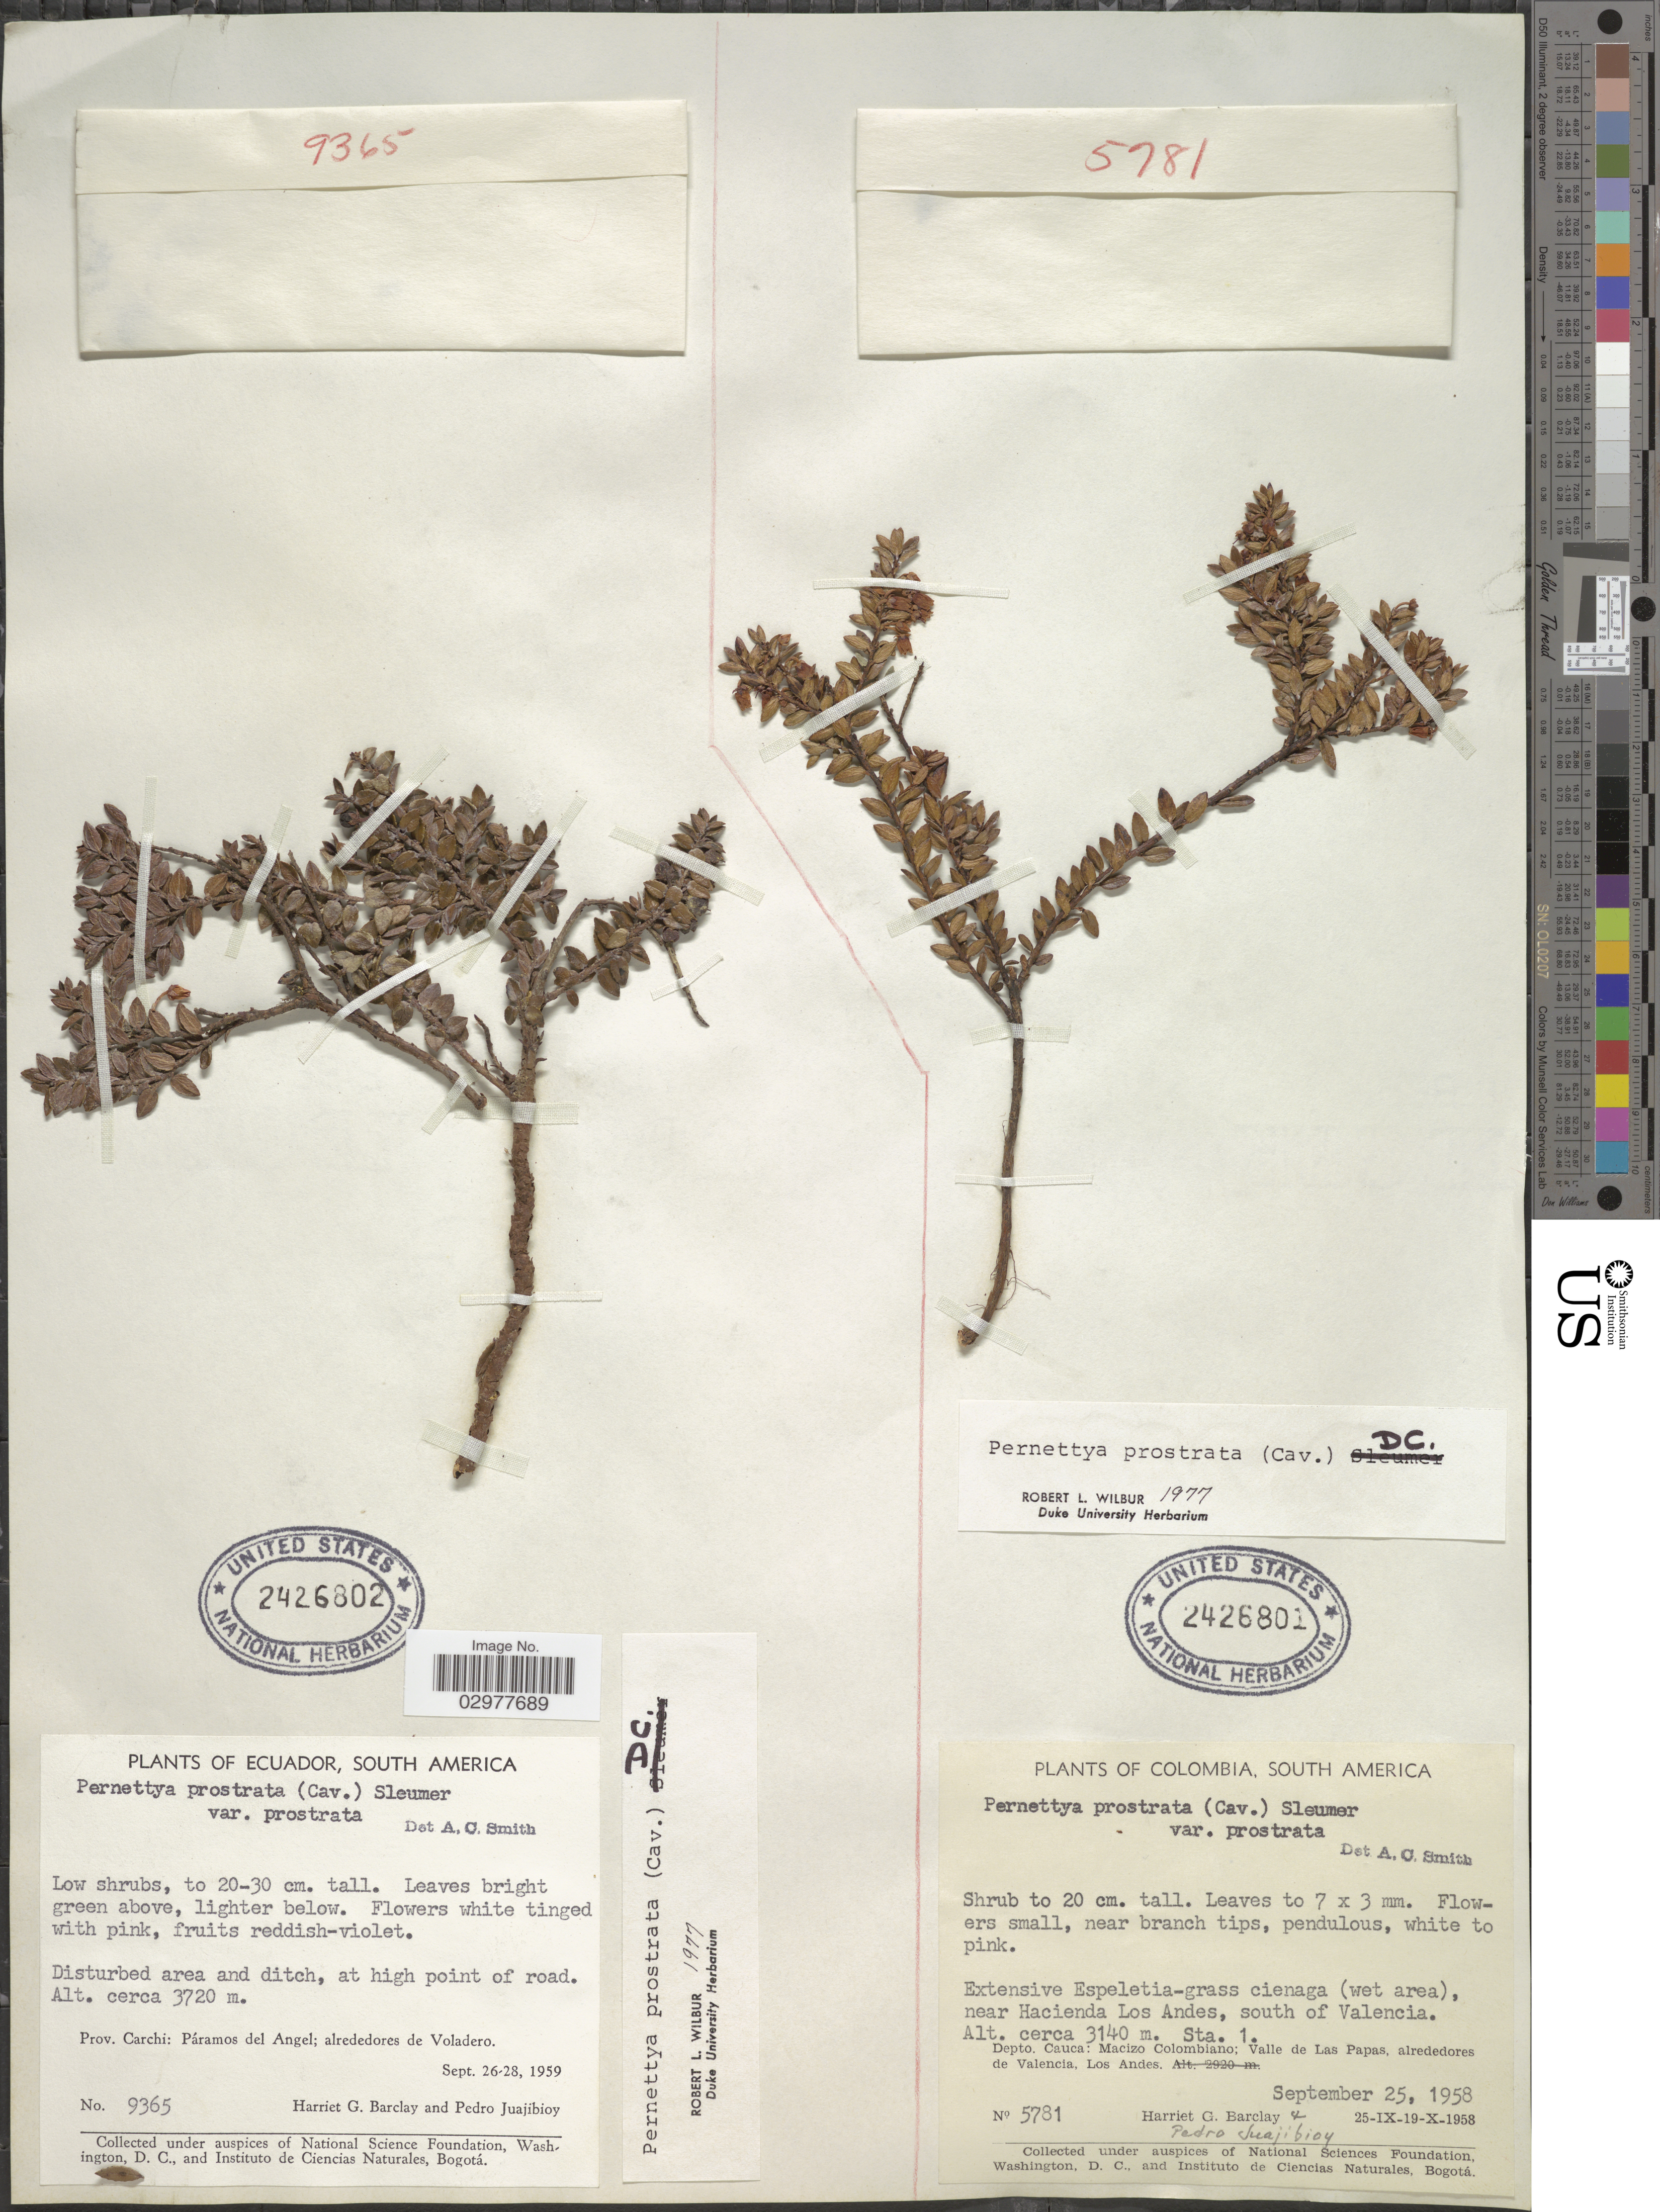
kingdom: Plantae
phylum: Tracheophyta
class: Magnoliopsida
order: Ericales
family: Ericaceae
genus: Pernettya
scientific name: Pernettya prostrata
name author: (Cav.) DC.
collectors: H. G. Barclay & P. Juajibioy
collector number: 5781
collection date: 1958-09-25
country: Colombia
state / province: Cauca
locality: Near Hacienda Los Andes, south of Valencia. Depto. Cauca: Macizo Colombiano; Valle de Las Papas, alrededores de Valencia, Los Andes.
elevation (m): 3140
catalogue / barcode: US 2426801-2